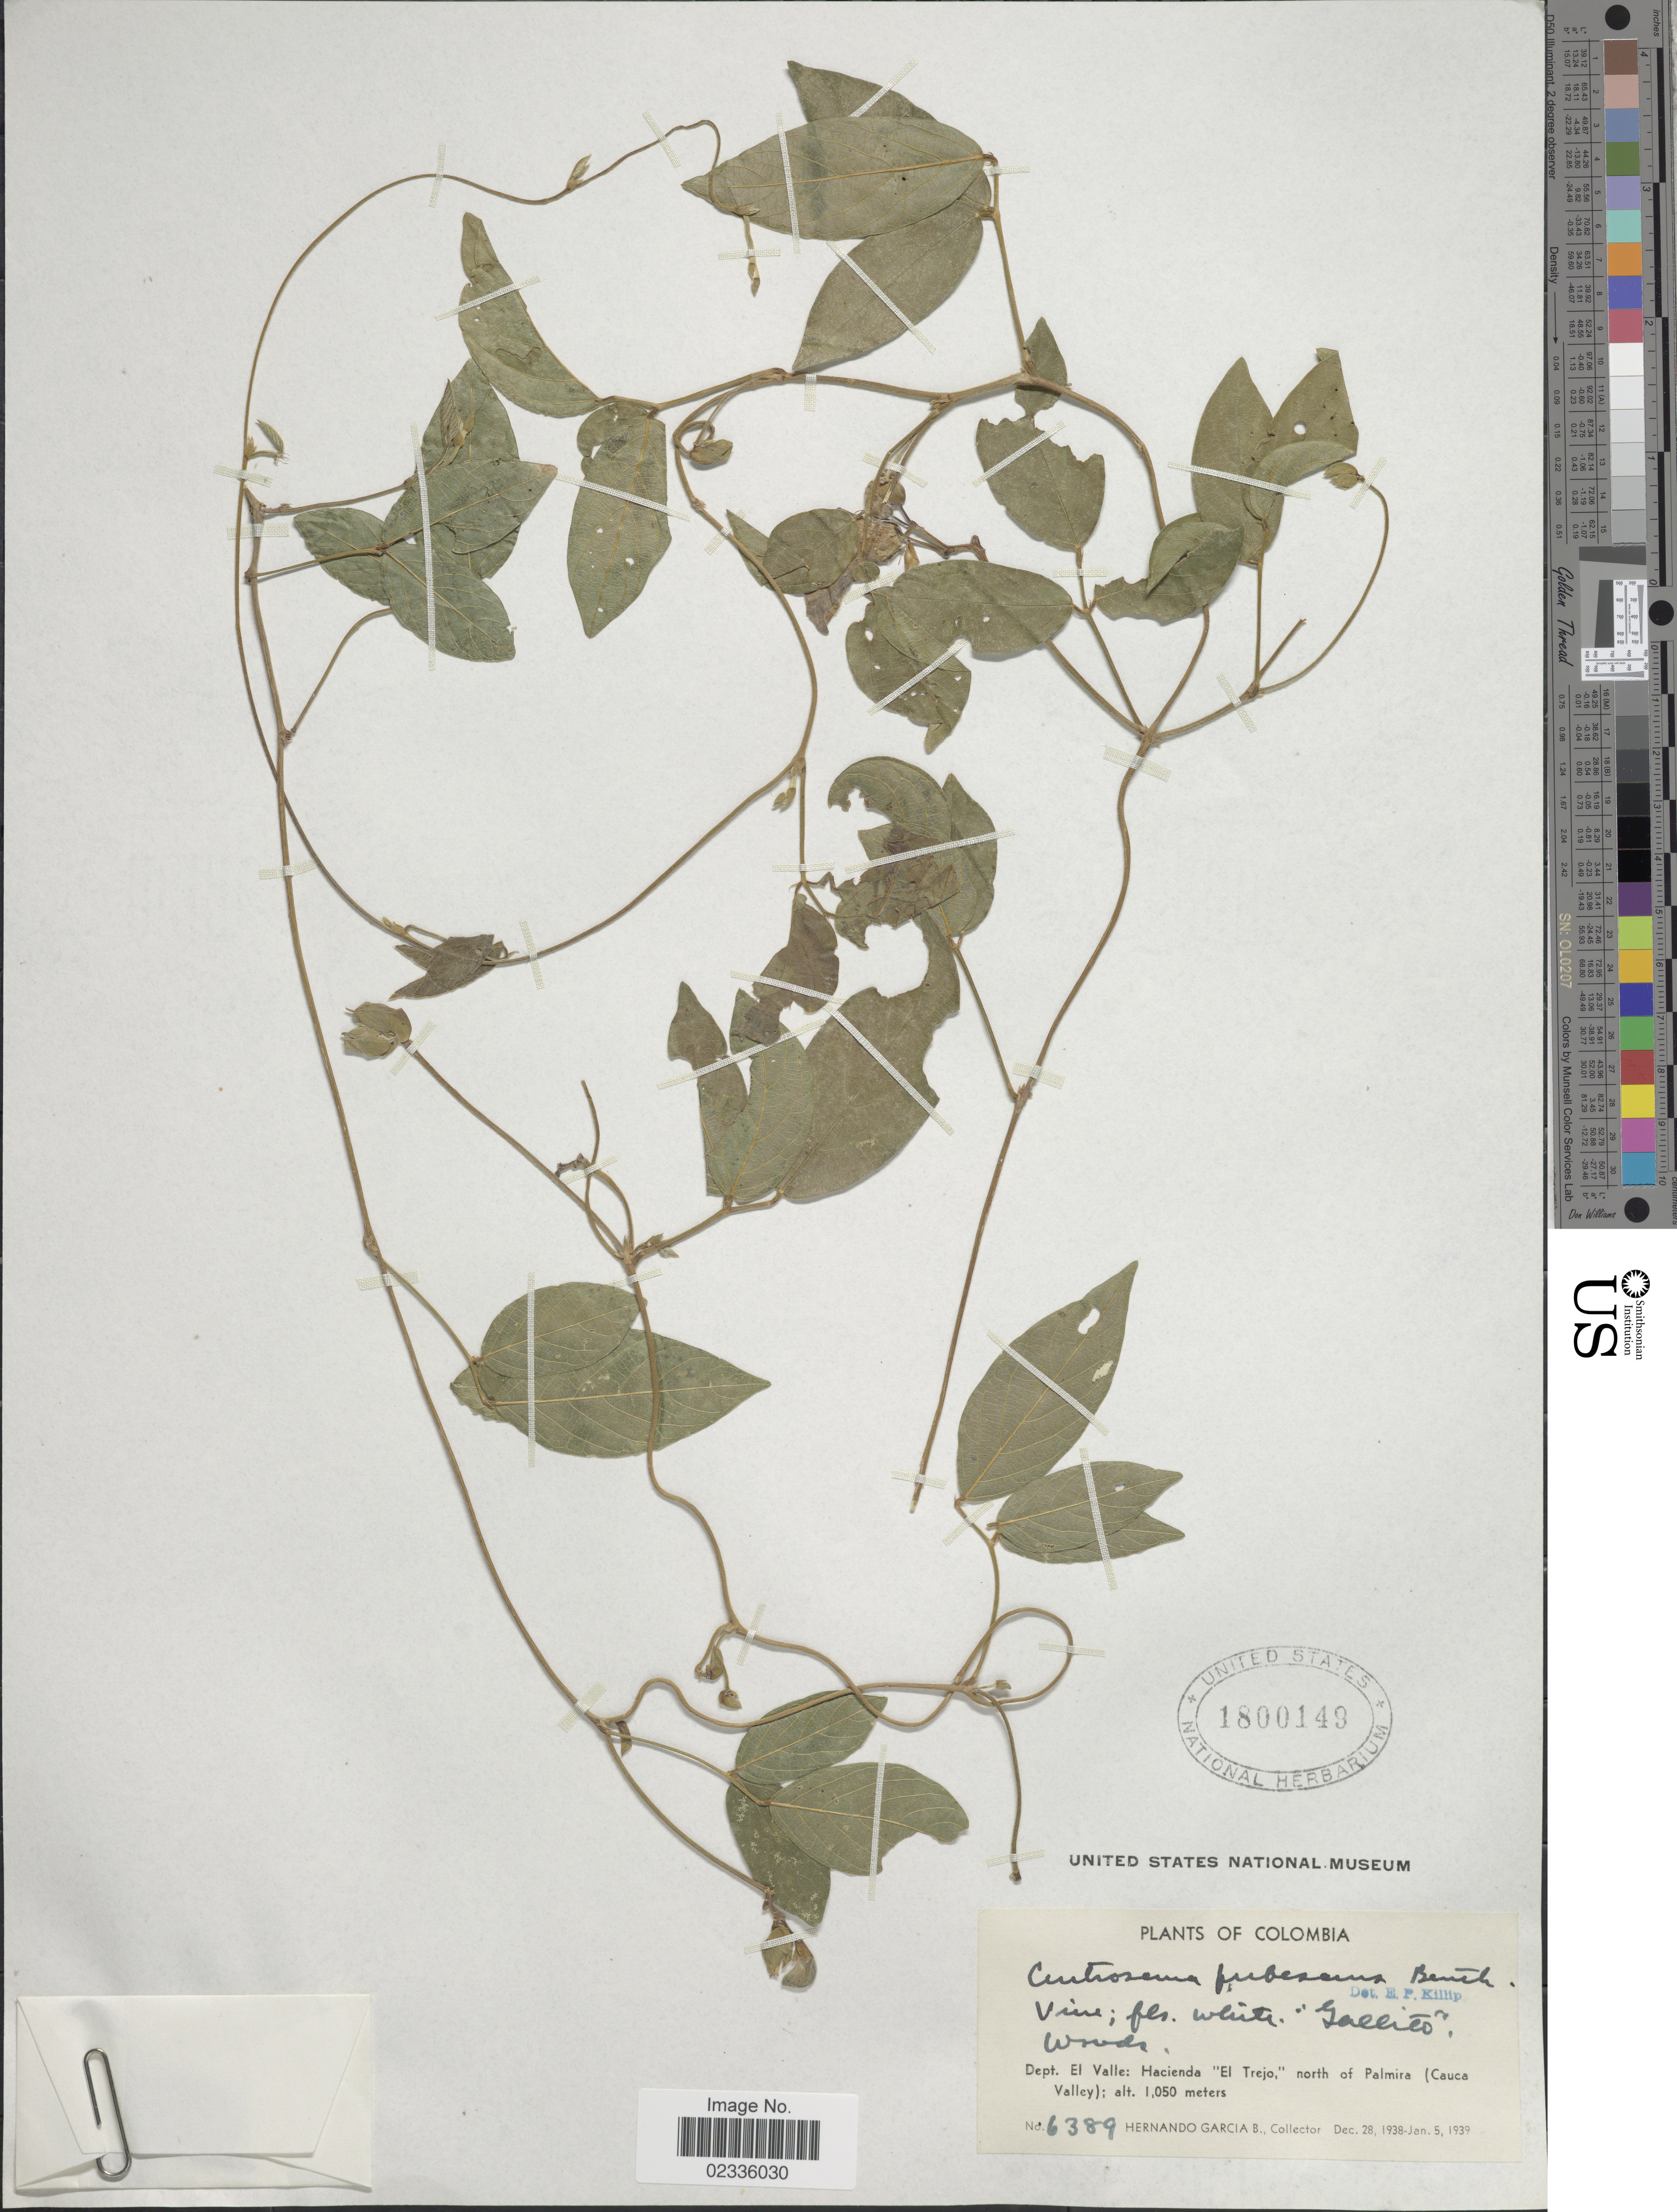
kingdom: Plantae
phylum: Tracheophyta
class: Magnoliopsida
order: Fabales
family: Fabaceae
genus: Centrosema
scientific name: Centrosema pubescens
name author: Benth.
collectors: H. García Barriga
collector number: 6389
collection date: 1938-12-28/1939-01-05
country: Colombia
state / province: Valle del Cauca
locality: Dept. El Valle: Hacienda "El Trejo", north of Palmira (Cauca Valley)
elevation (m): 1050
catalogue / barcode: US 1800149